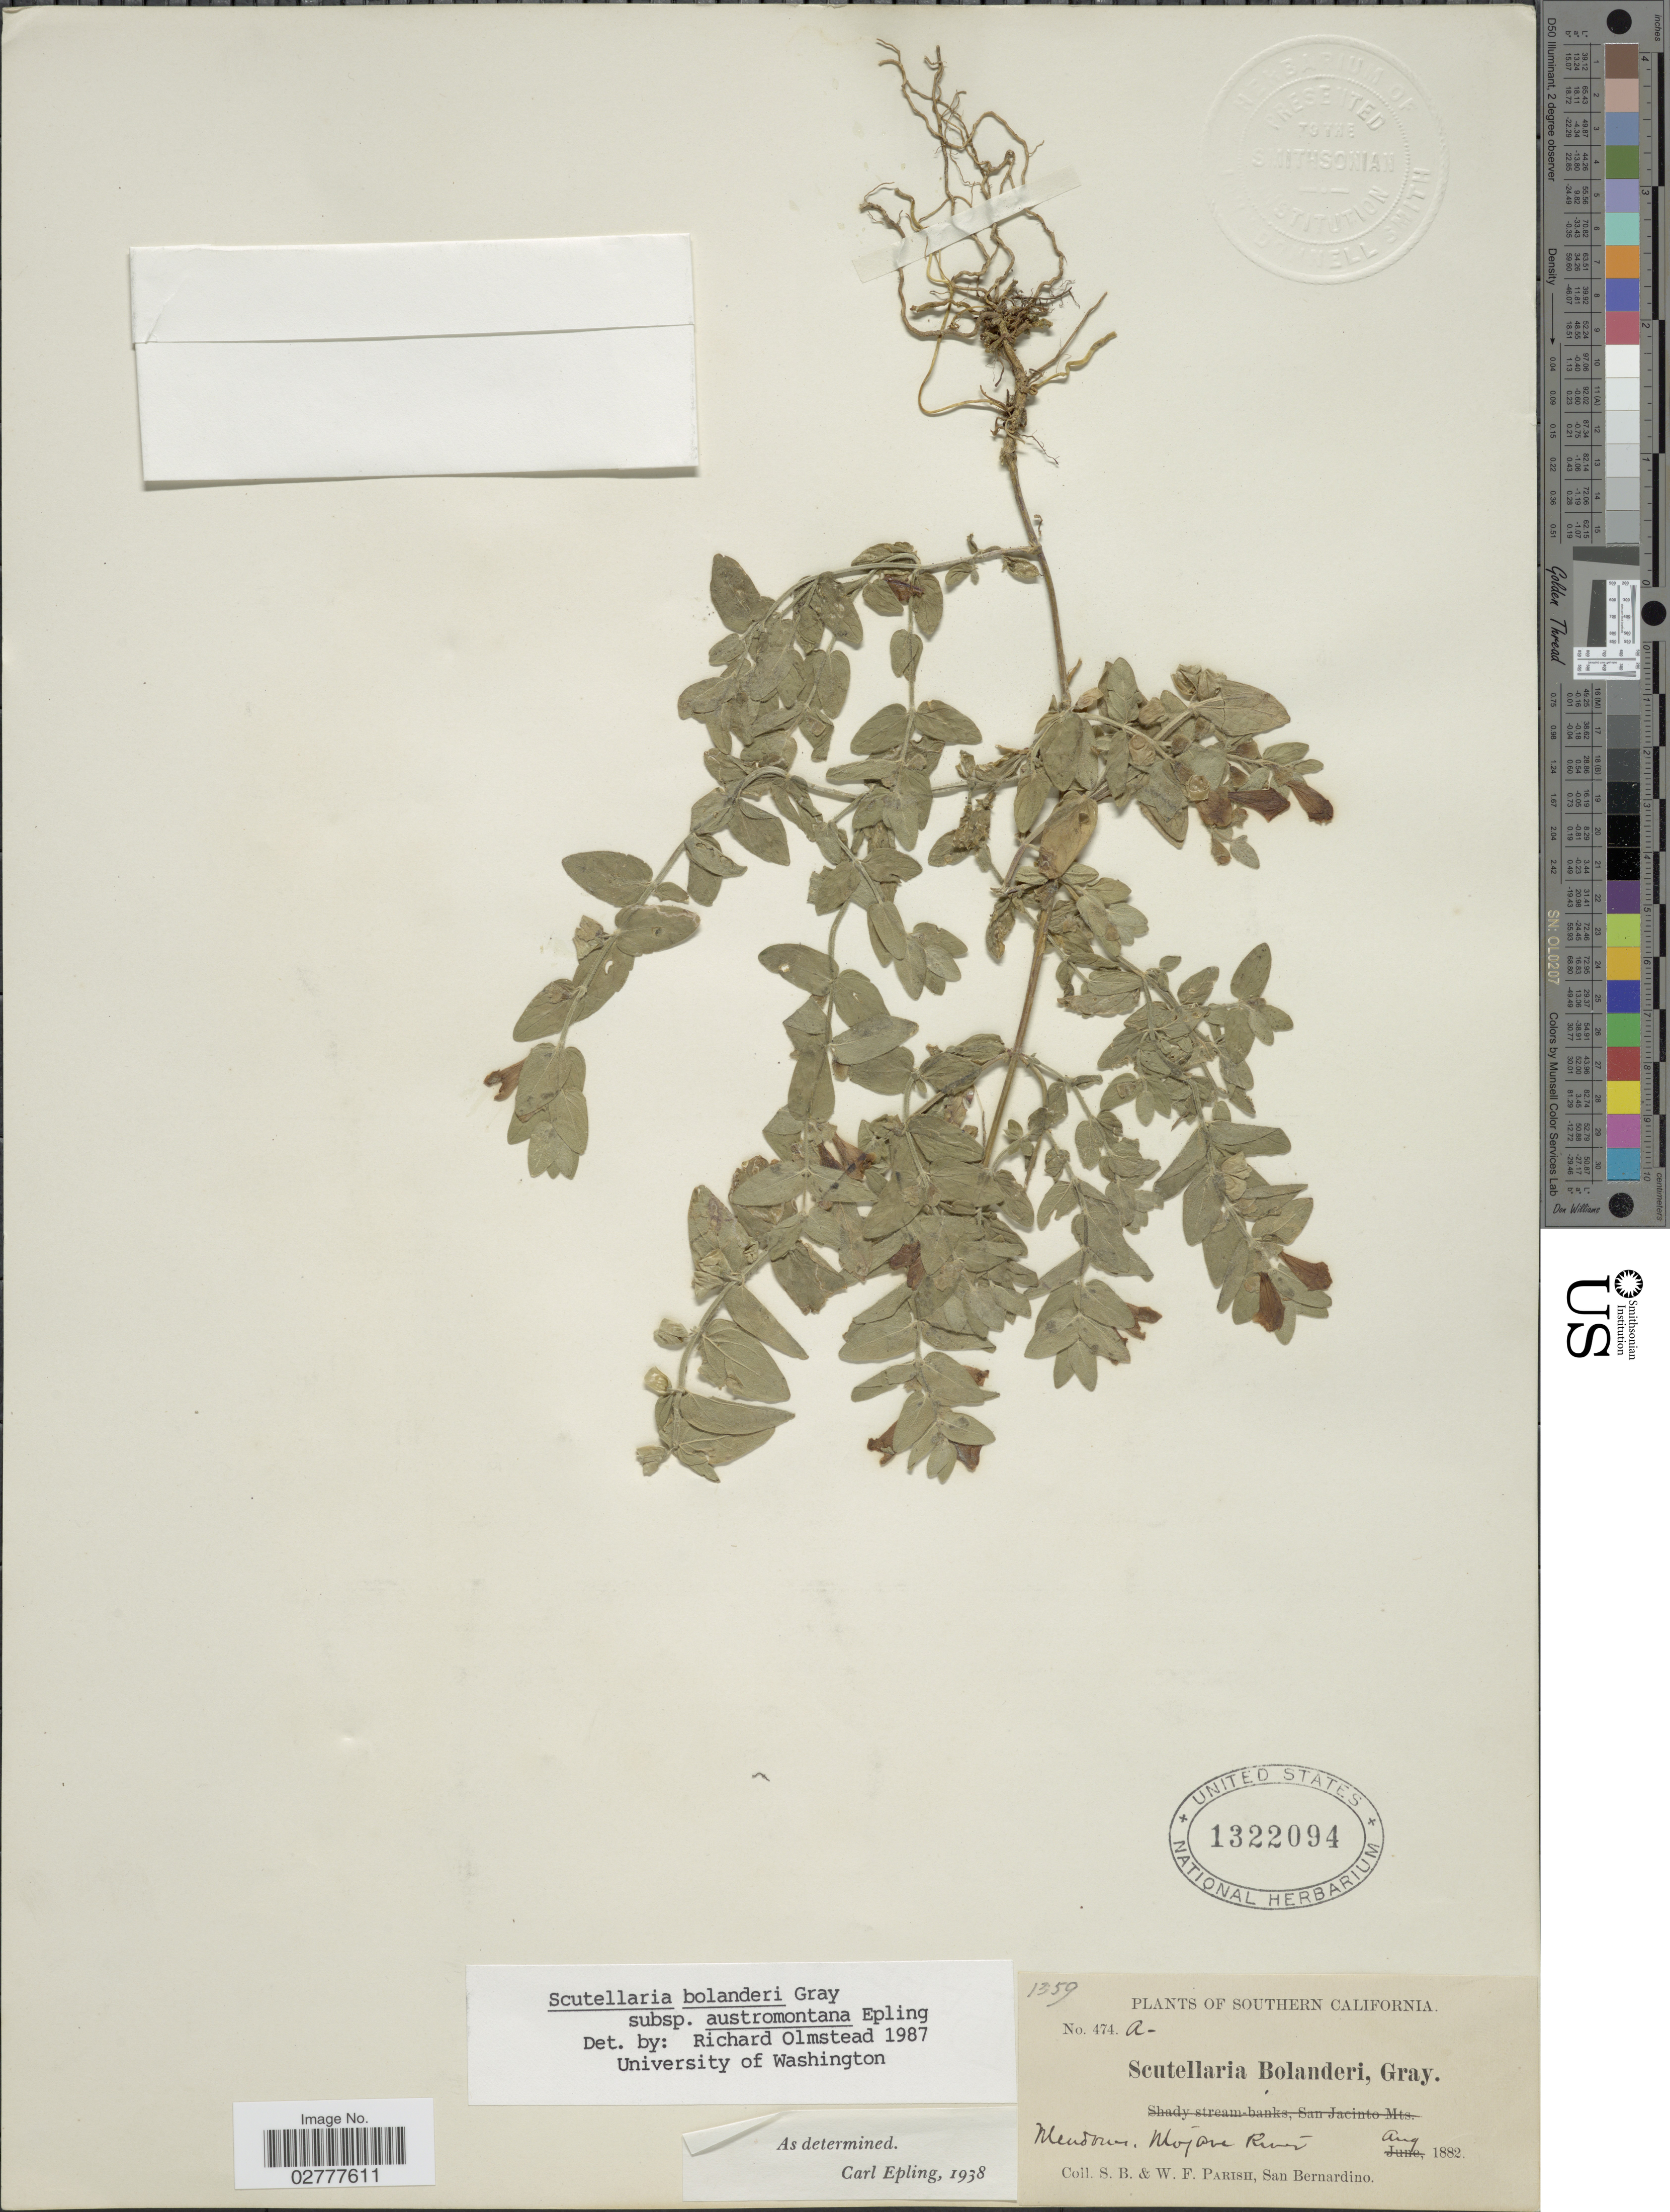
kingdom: Plantae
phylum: Tracheophyta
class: Magnoliopsida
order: Lamiales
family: Lamiaceae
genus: Scutellaria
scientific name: Scutellaria bolanderi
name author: A. Gray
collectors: S. B. Parish & W. F. Parish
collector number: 474a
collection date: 1882-08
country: United States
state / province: California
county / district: San Bernardino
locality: Southern California. Meadows, Mojave River. San Bernardino.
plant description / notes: Corrected "Mendoma" to "Meadows". Added "San Bernardino"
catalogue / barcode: US 1322094